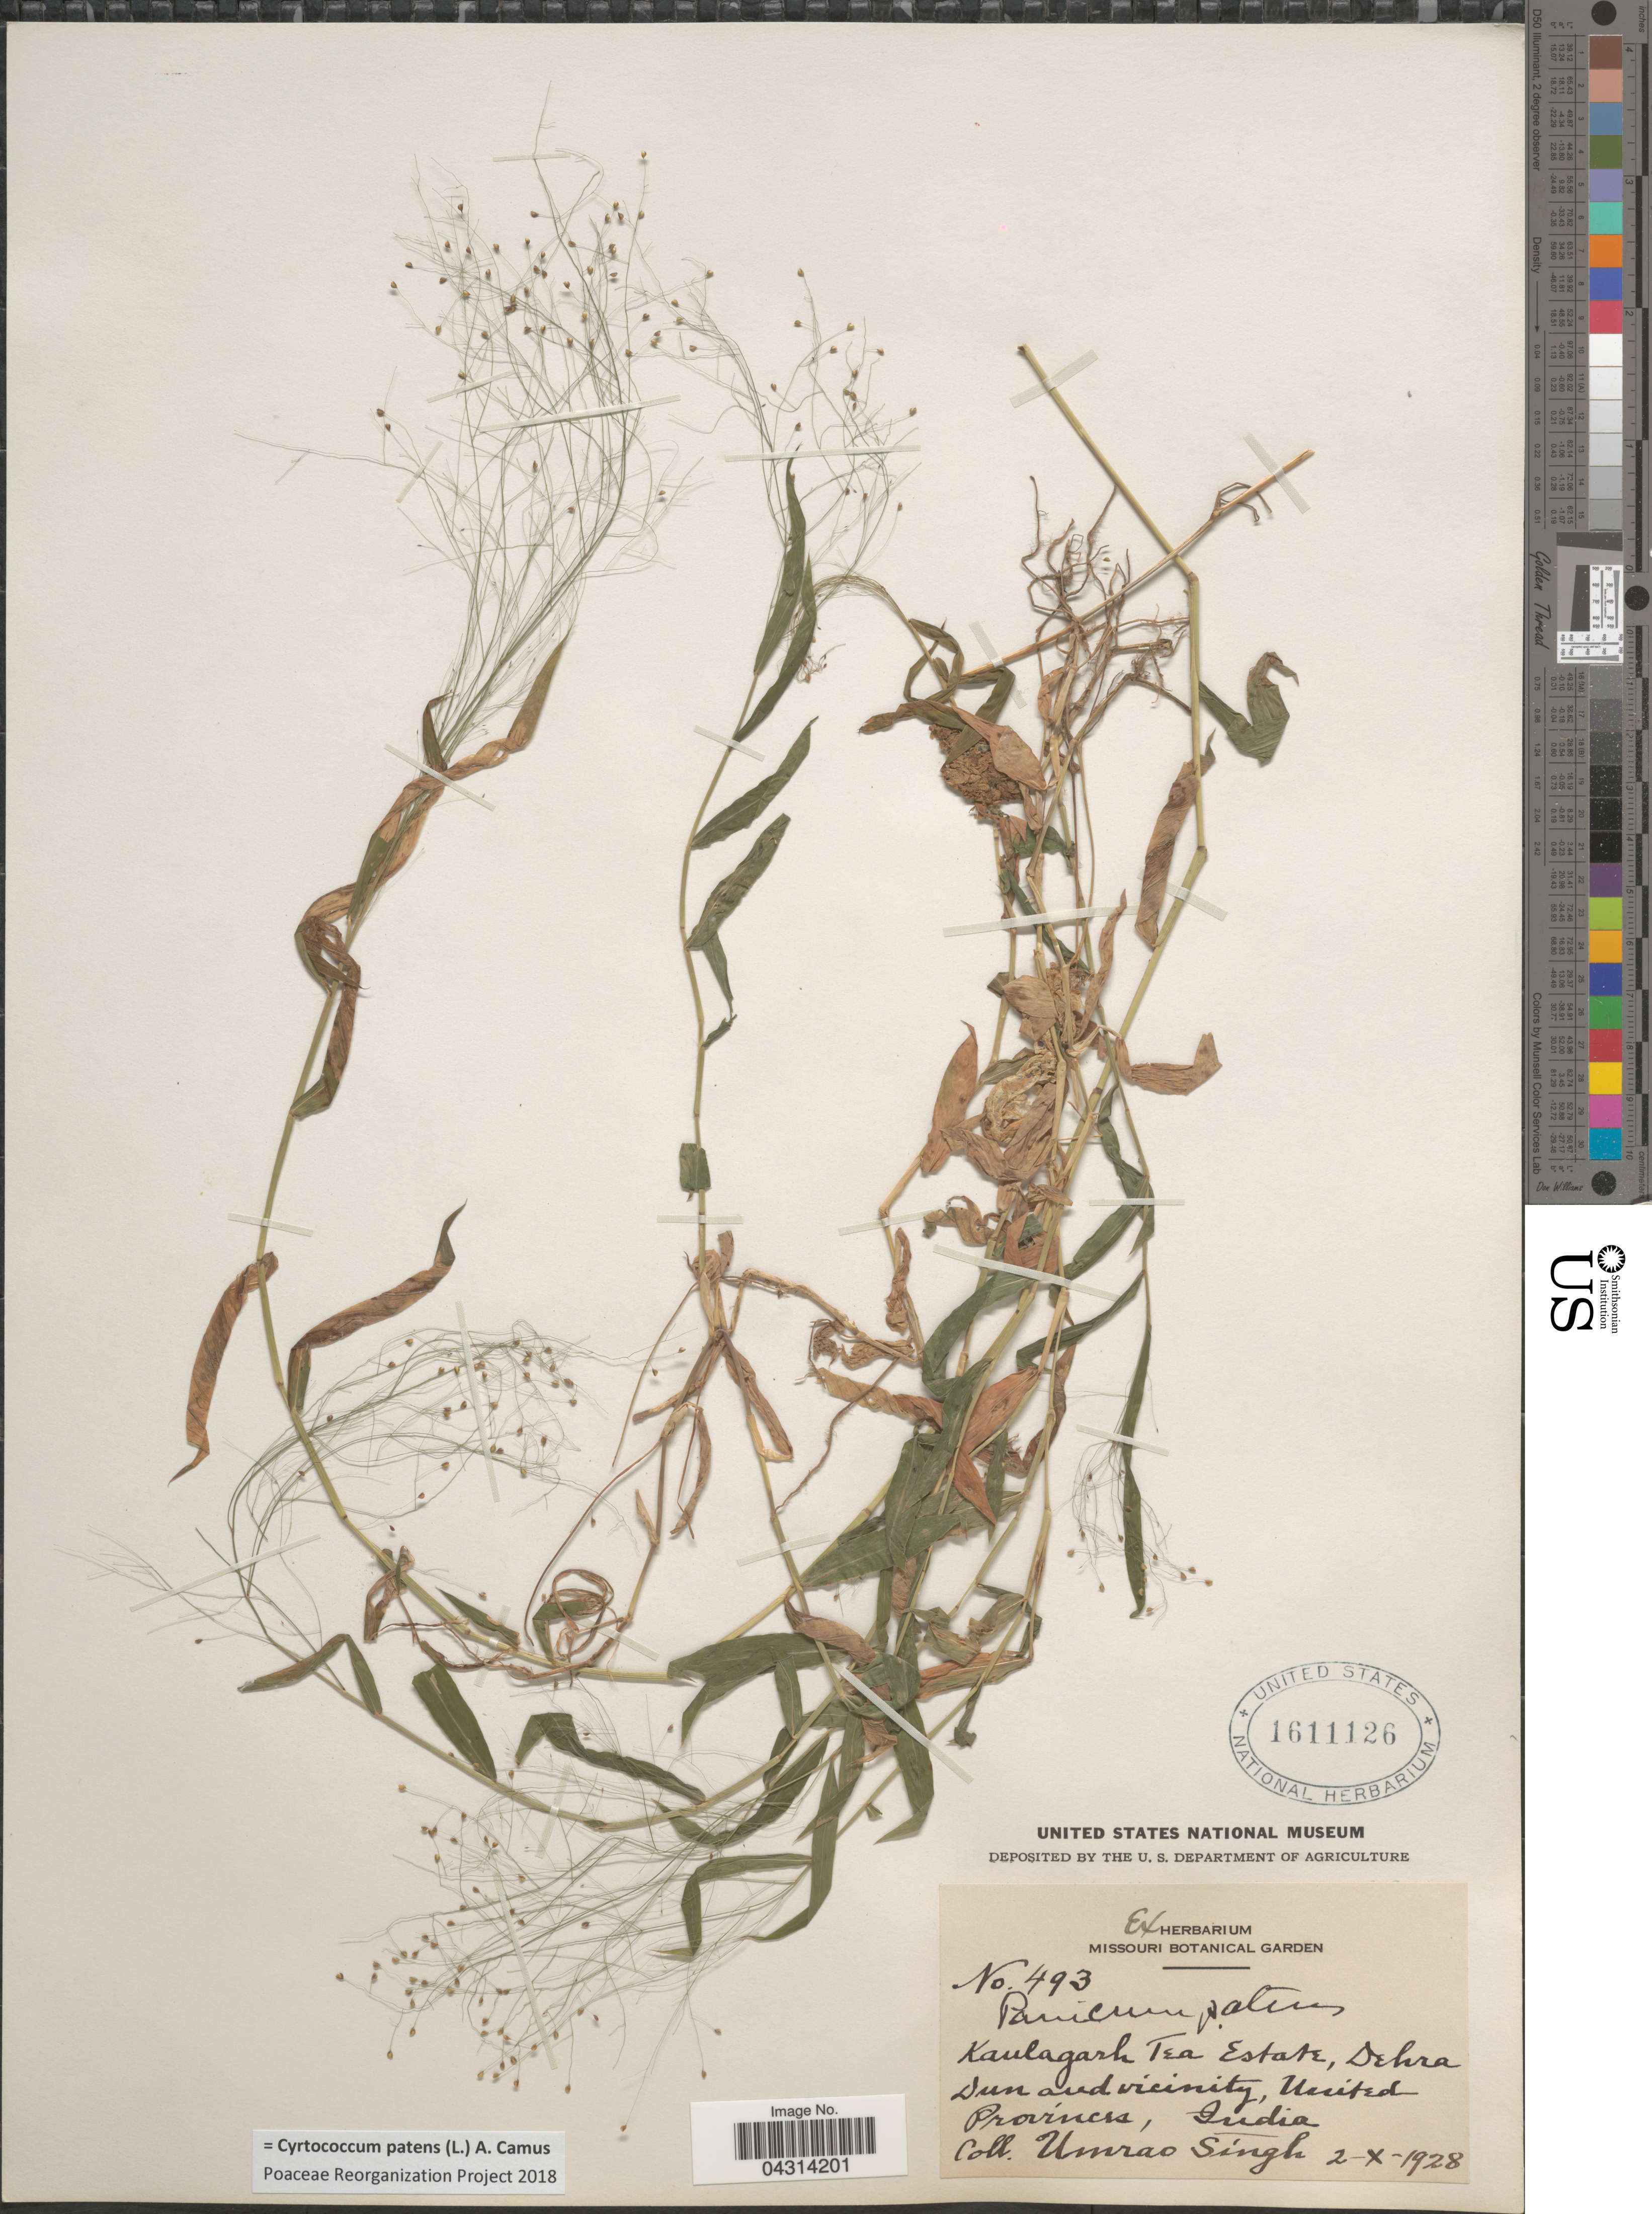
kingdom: Plantae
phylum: Tracheophyta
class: Liliopsida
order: Poales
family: Poaceae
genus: Cyrtococcum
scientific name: Cyrtococcum patens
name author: (L.) A. Camus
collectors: U. Singh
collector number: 493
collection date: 1928-10-02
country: India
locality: Kaulagarh Tea Estate, Dehra Dun and vicinity, United Provinces.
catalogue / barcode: US 1611126